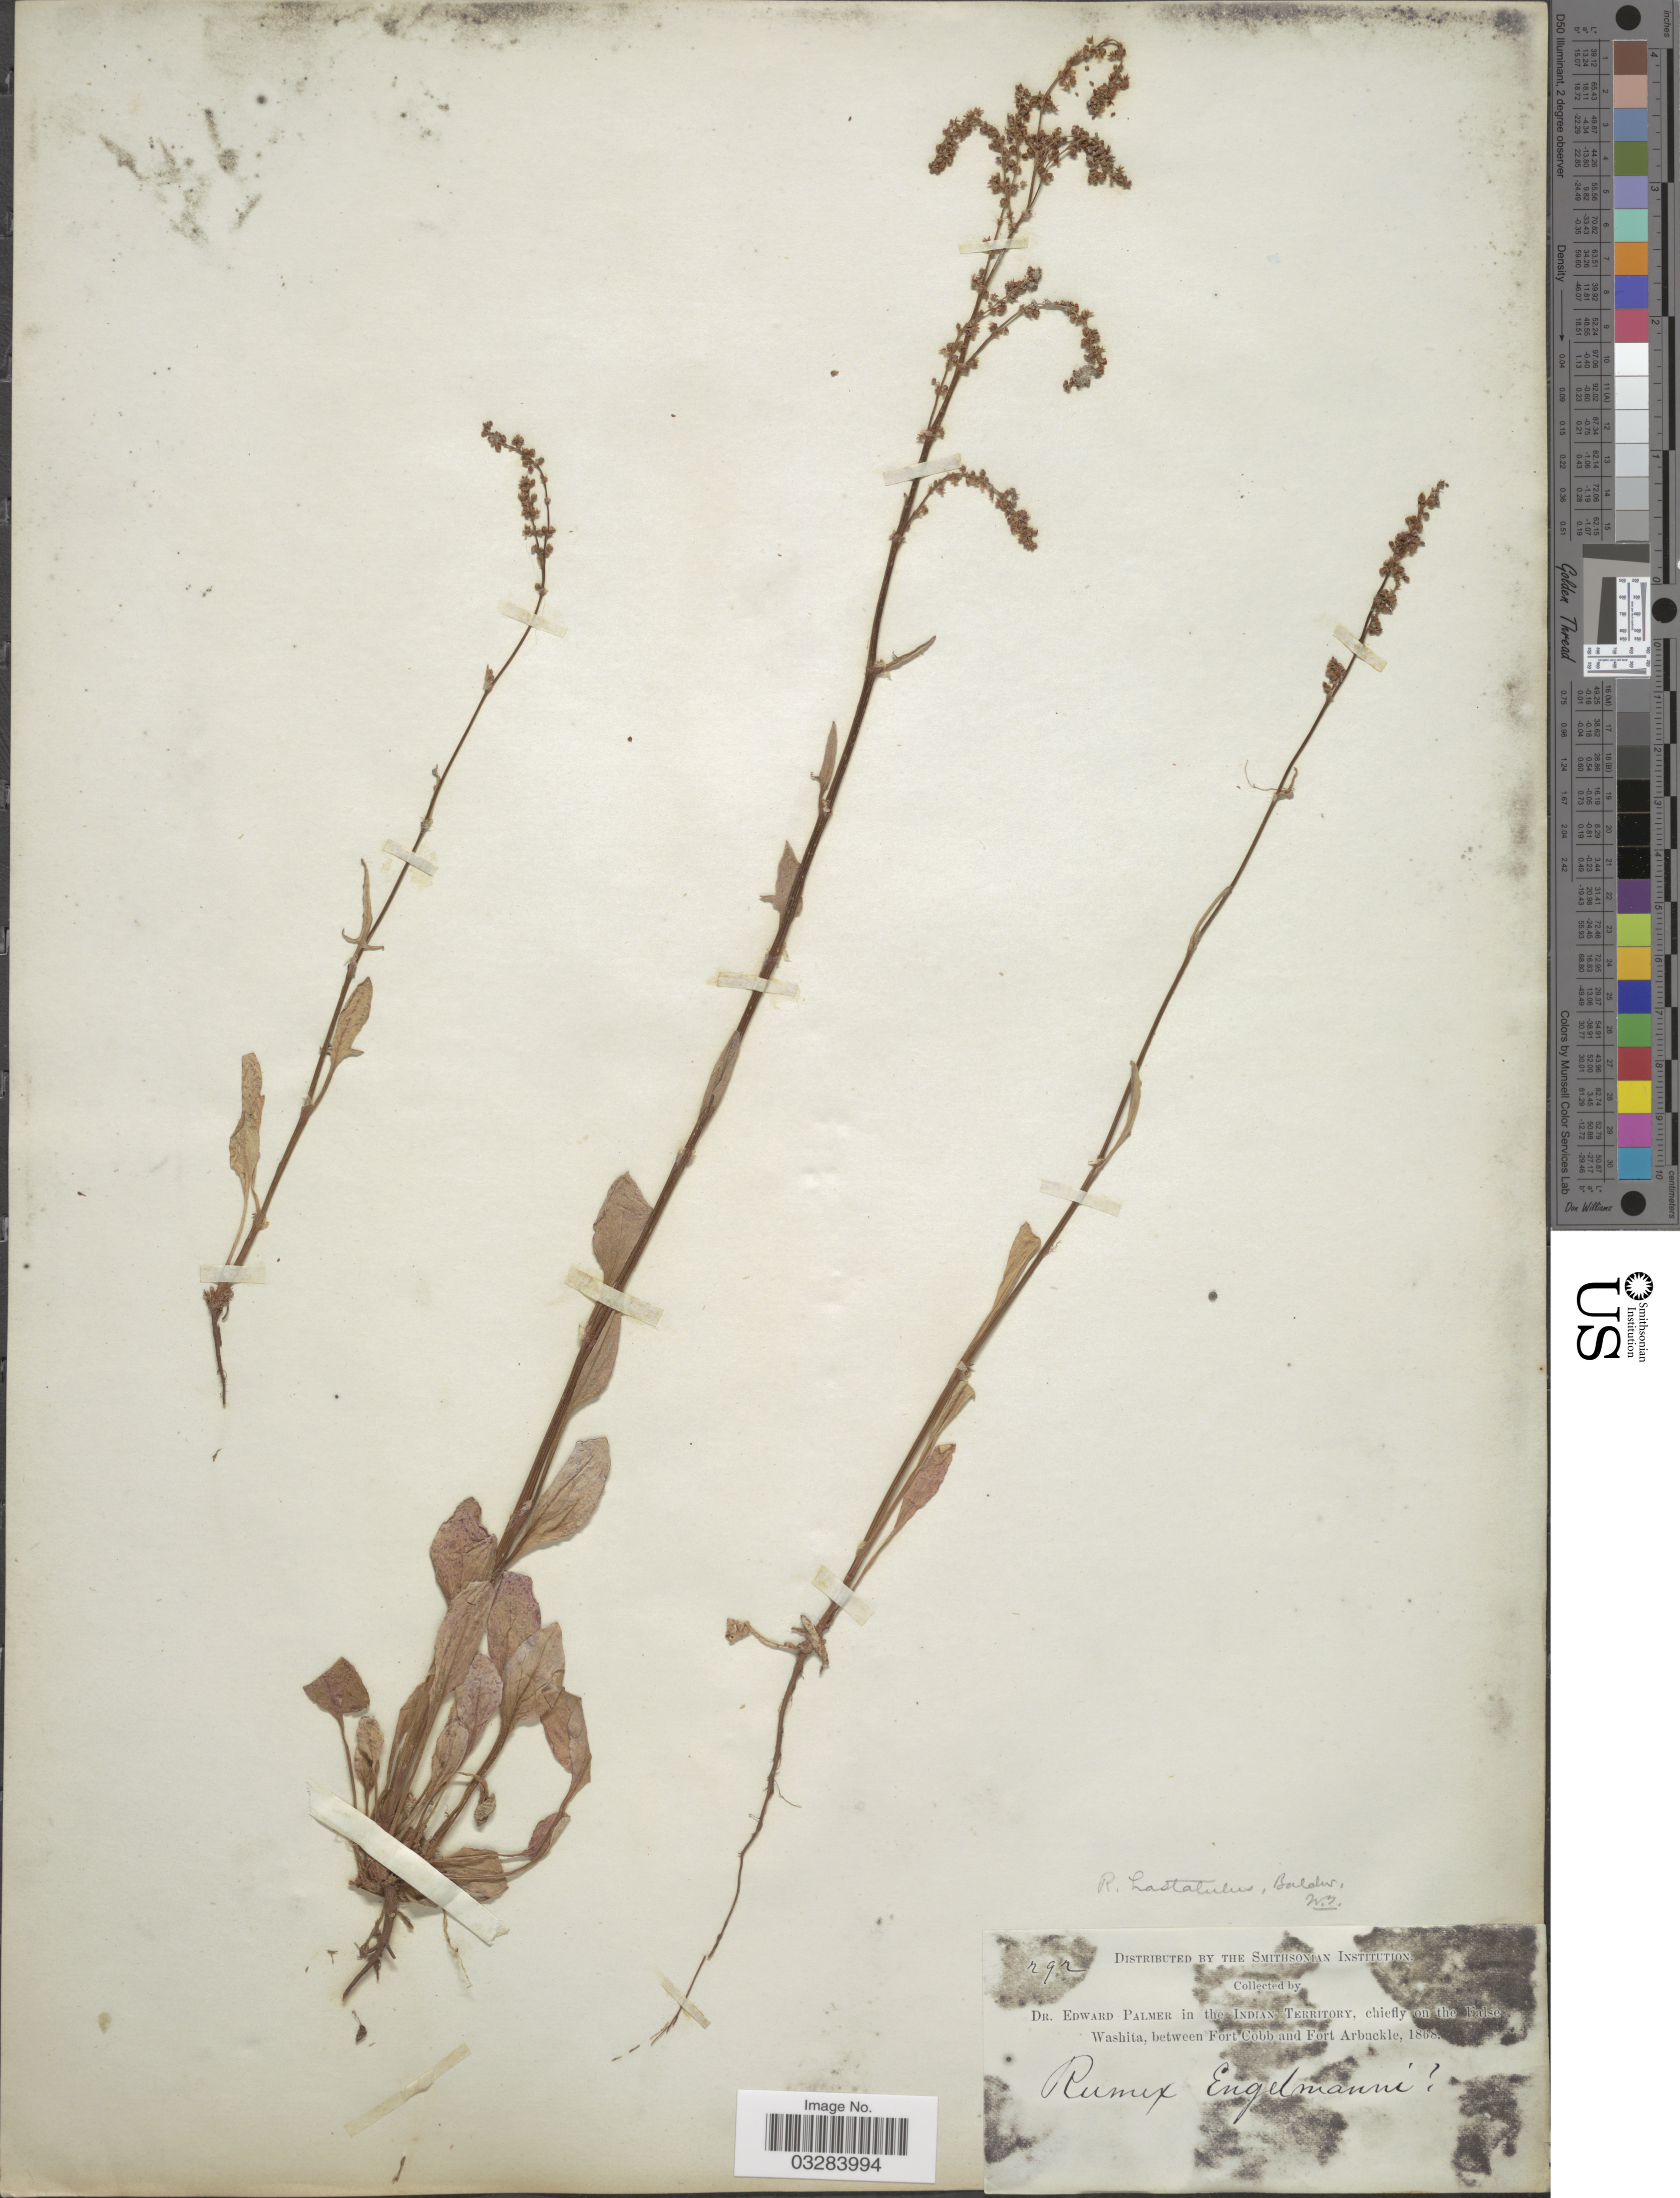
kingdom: Plantae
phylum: Tracheophyta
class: Magnoliopsida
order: Caryophyllales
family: Polygonaceae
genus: Rumex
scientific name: Rumex hastatulus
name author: Baldwin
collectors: E. Palmer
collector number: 92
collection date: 1868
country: United States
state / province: Oklahoma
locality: Indian Territory, chiefly on the False Washita, between Fort Cobb and Fort Arbuckle.